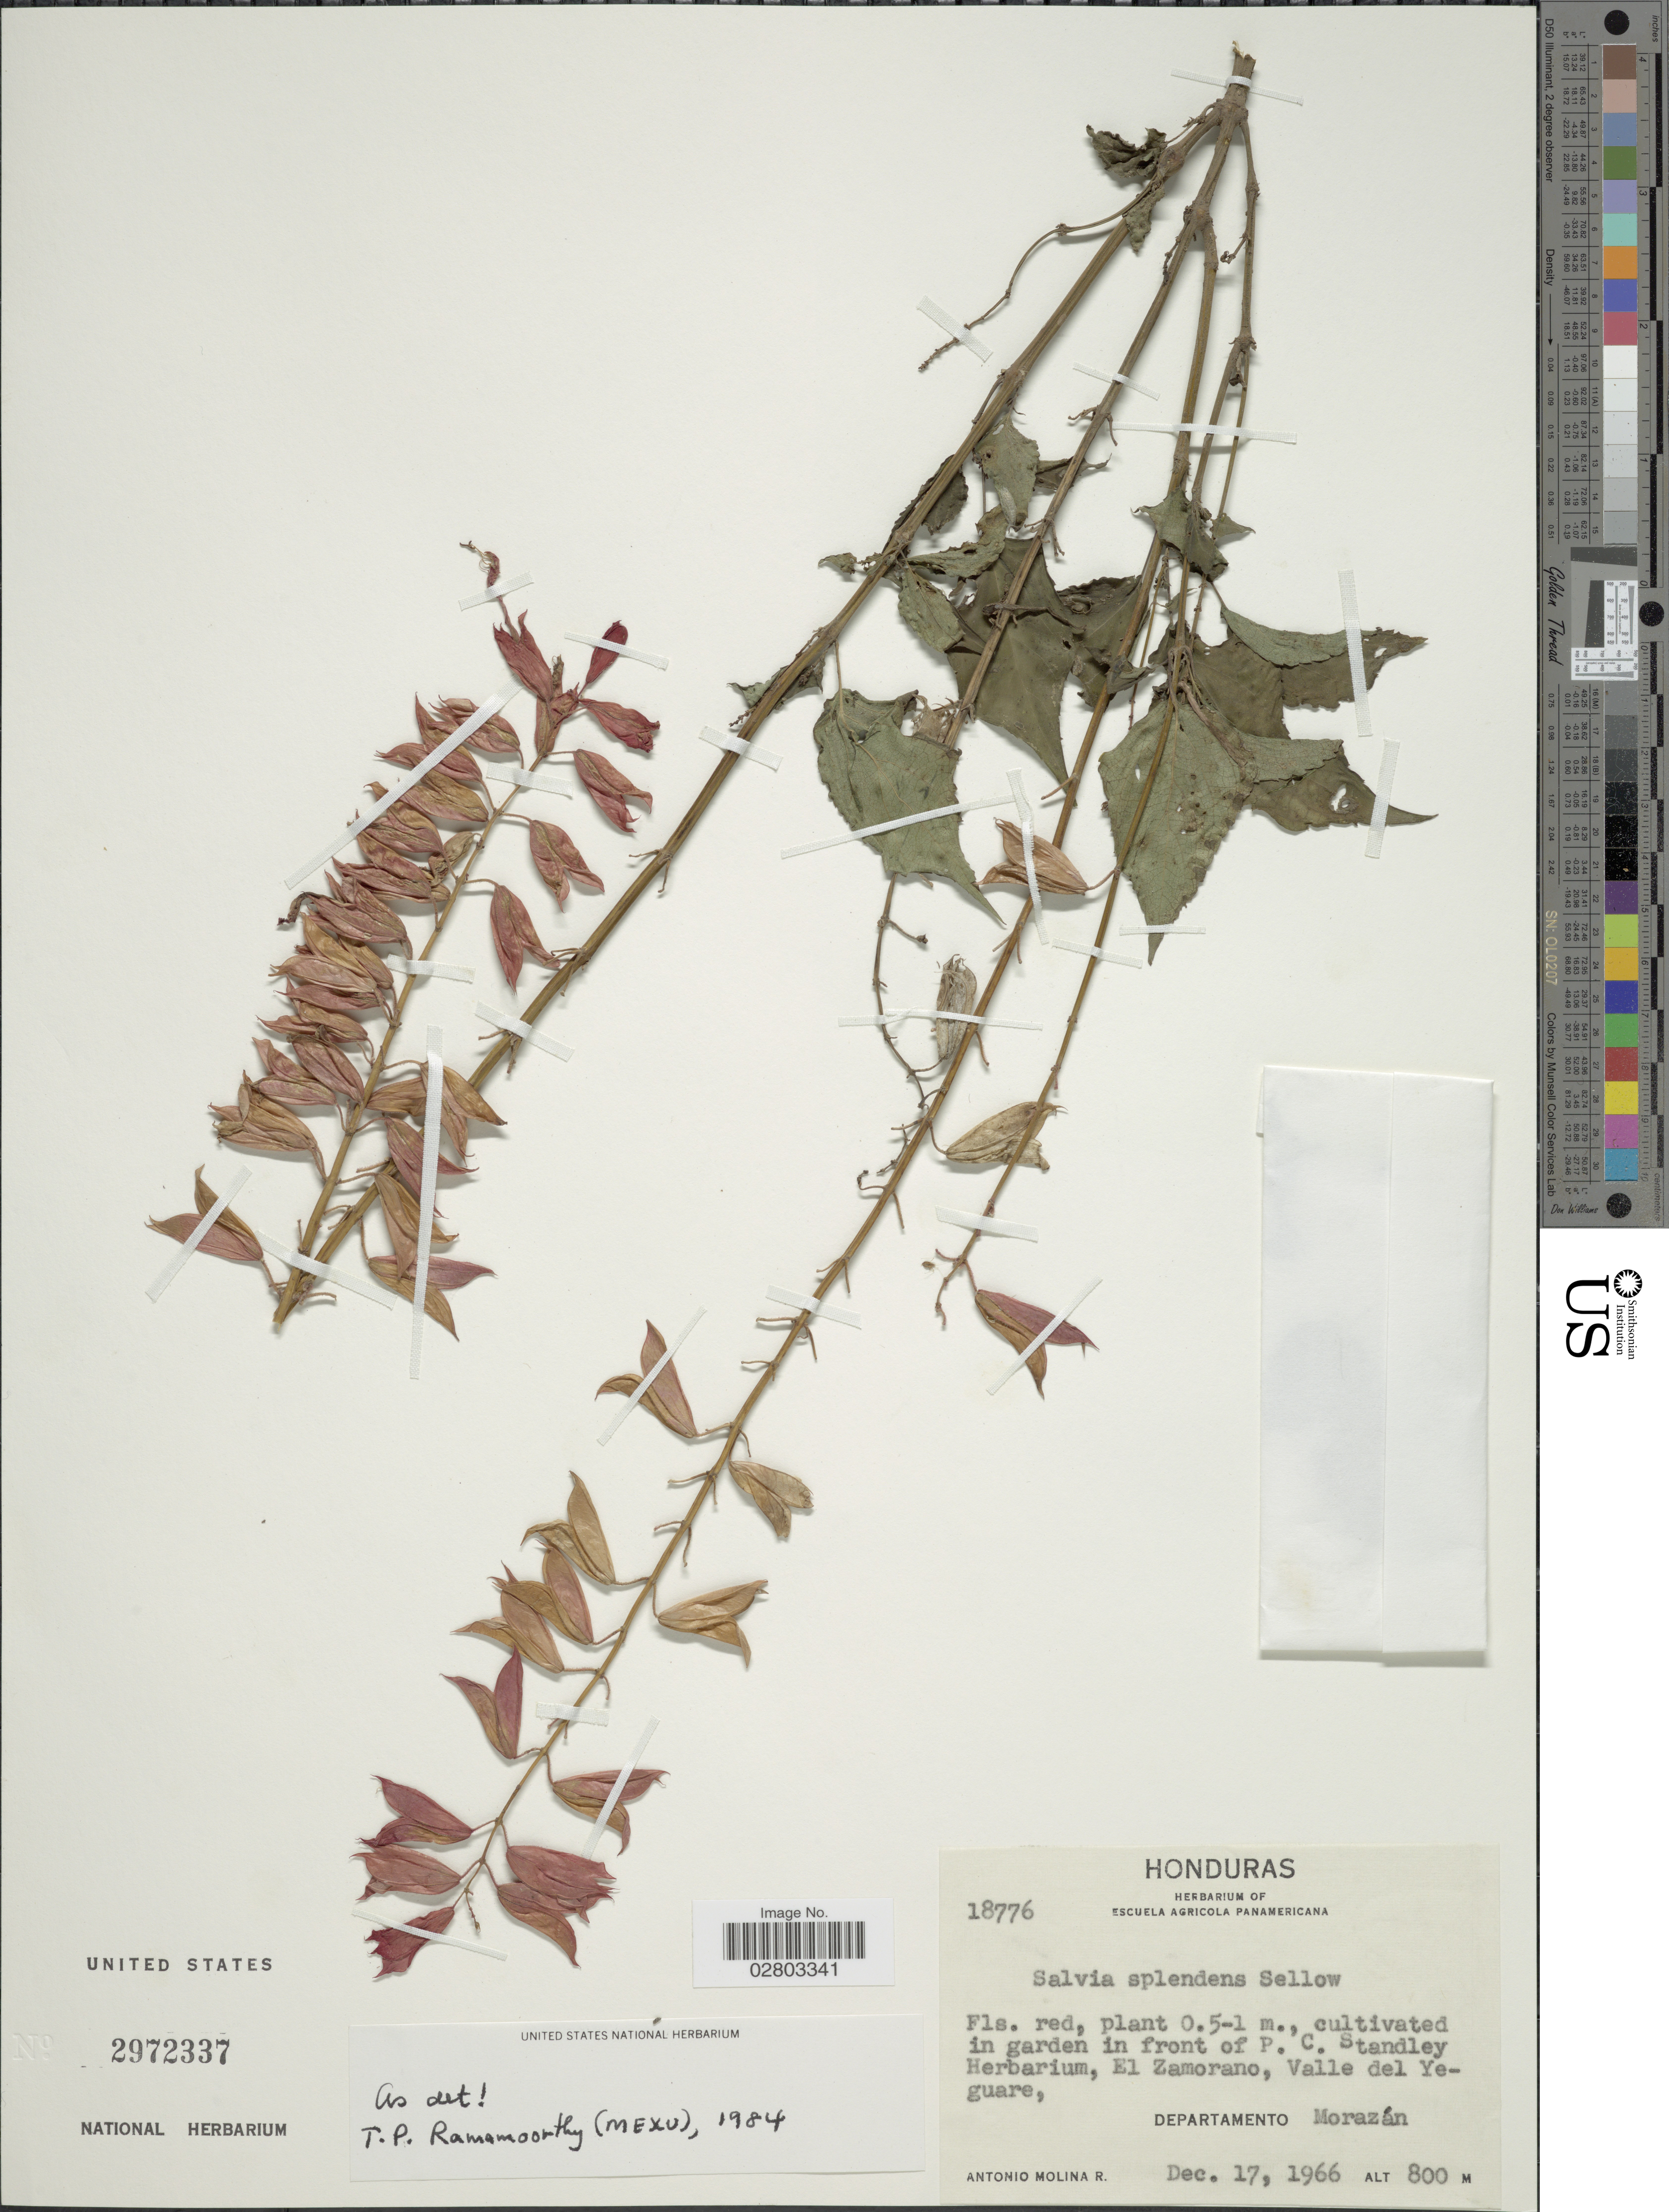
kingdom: Plantae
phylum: Tracheophyta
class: Magnoliopsida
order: Lamiales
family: Lamiaceae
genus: Salvia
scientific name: Salvia splendens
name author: Sellow ex Nees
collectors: A. Molina R.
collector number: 18776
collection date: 1966-12-17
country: Honduras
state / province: Fco. Morazán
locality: El Zamorano, Valle del Yeguare, Departamento Morazán.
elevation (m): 800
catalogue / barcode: US 2972337